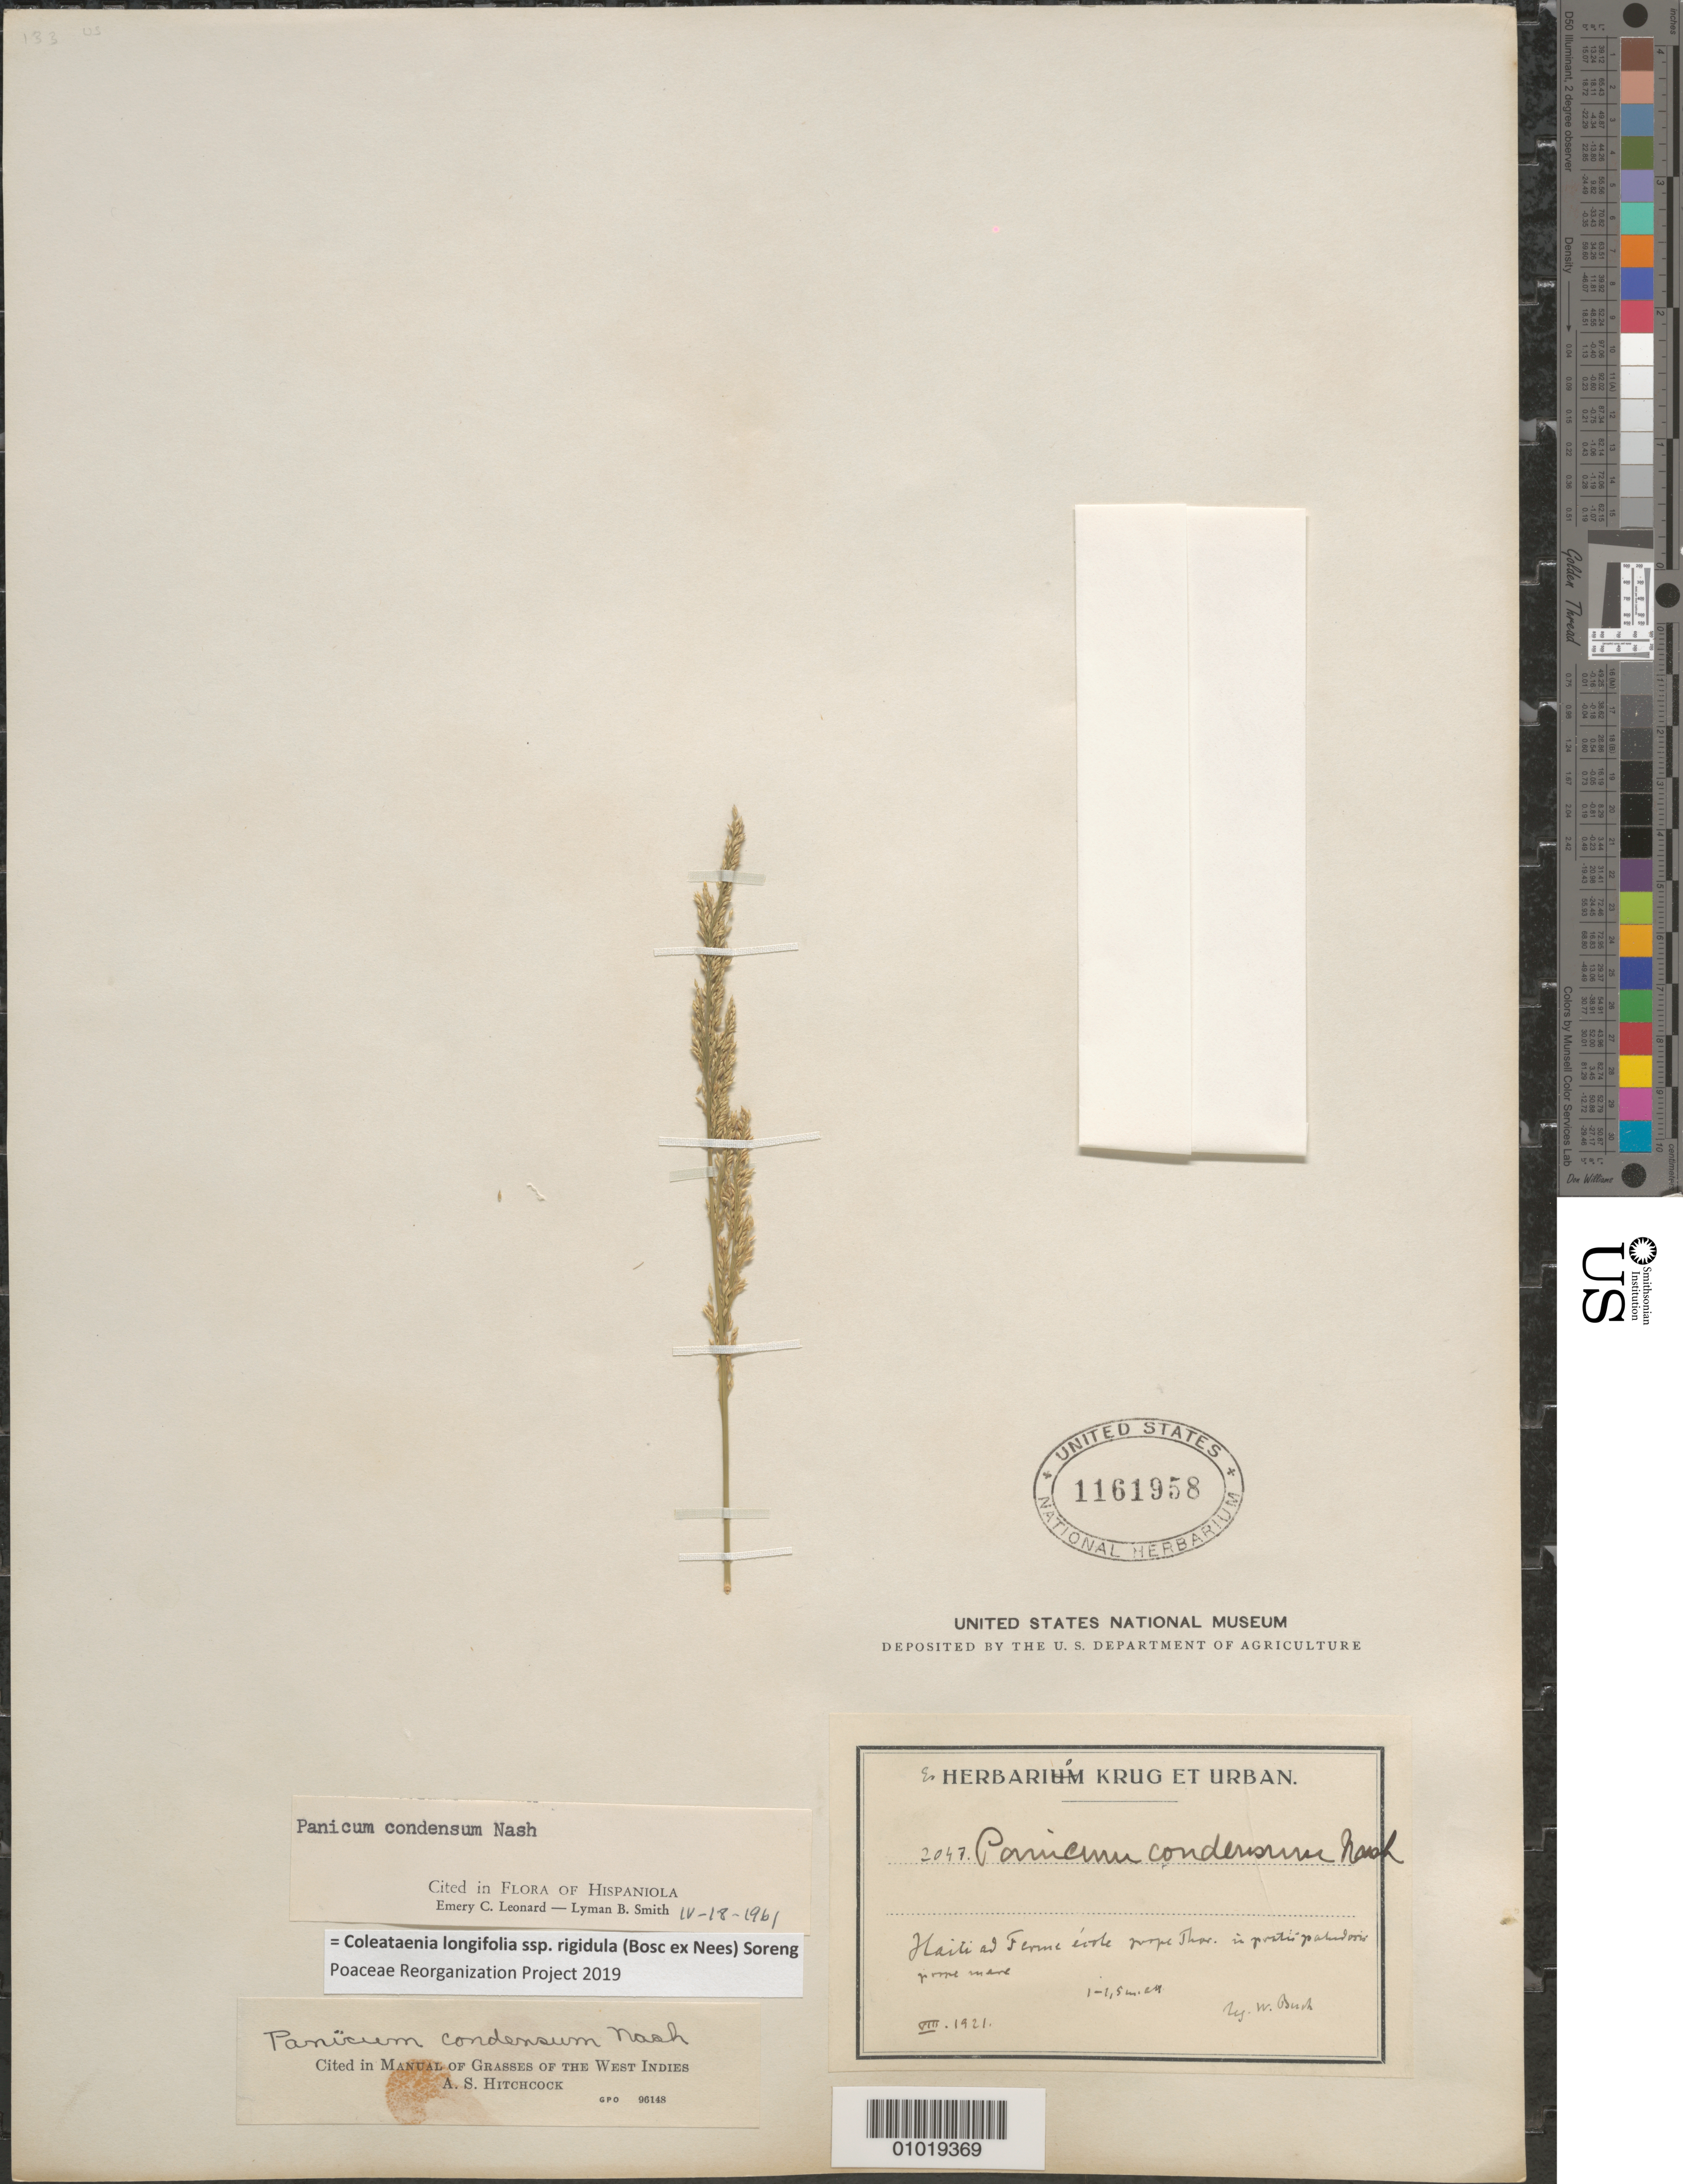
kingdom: Plantae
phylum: Tracheophyta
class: Liliopsida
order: Poales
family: Poaceae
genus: Panicum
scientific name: Panicum condensum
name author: Nash ex Small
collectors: W. Buch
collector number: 2047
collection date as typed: Aug 1921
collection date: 1921-08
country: Haiti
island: Hispaniola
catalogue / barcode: US 1161958